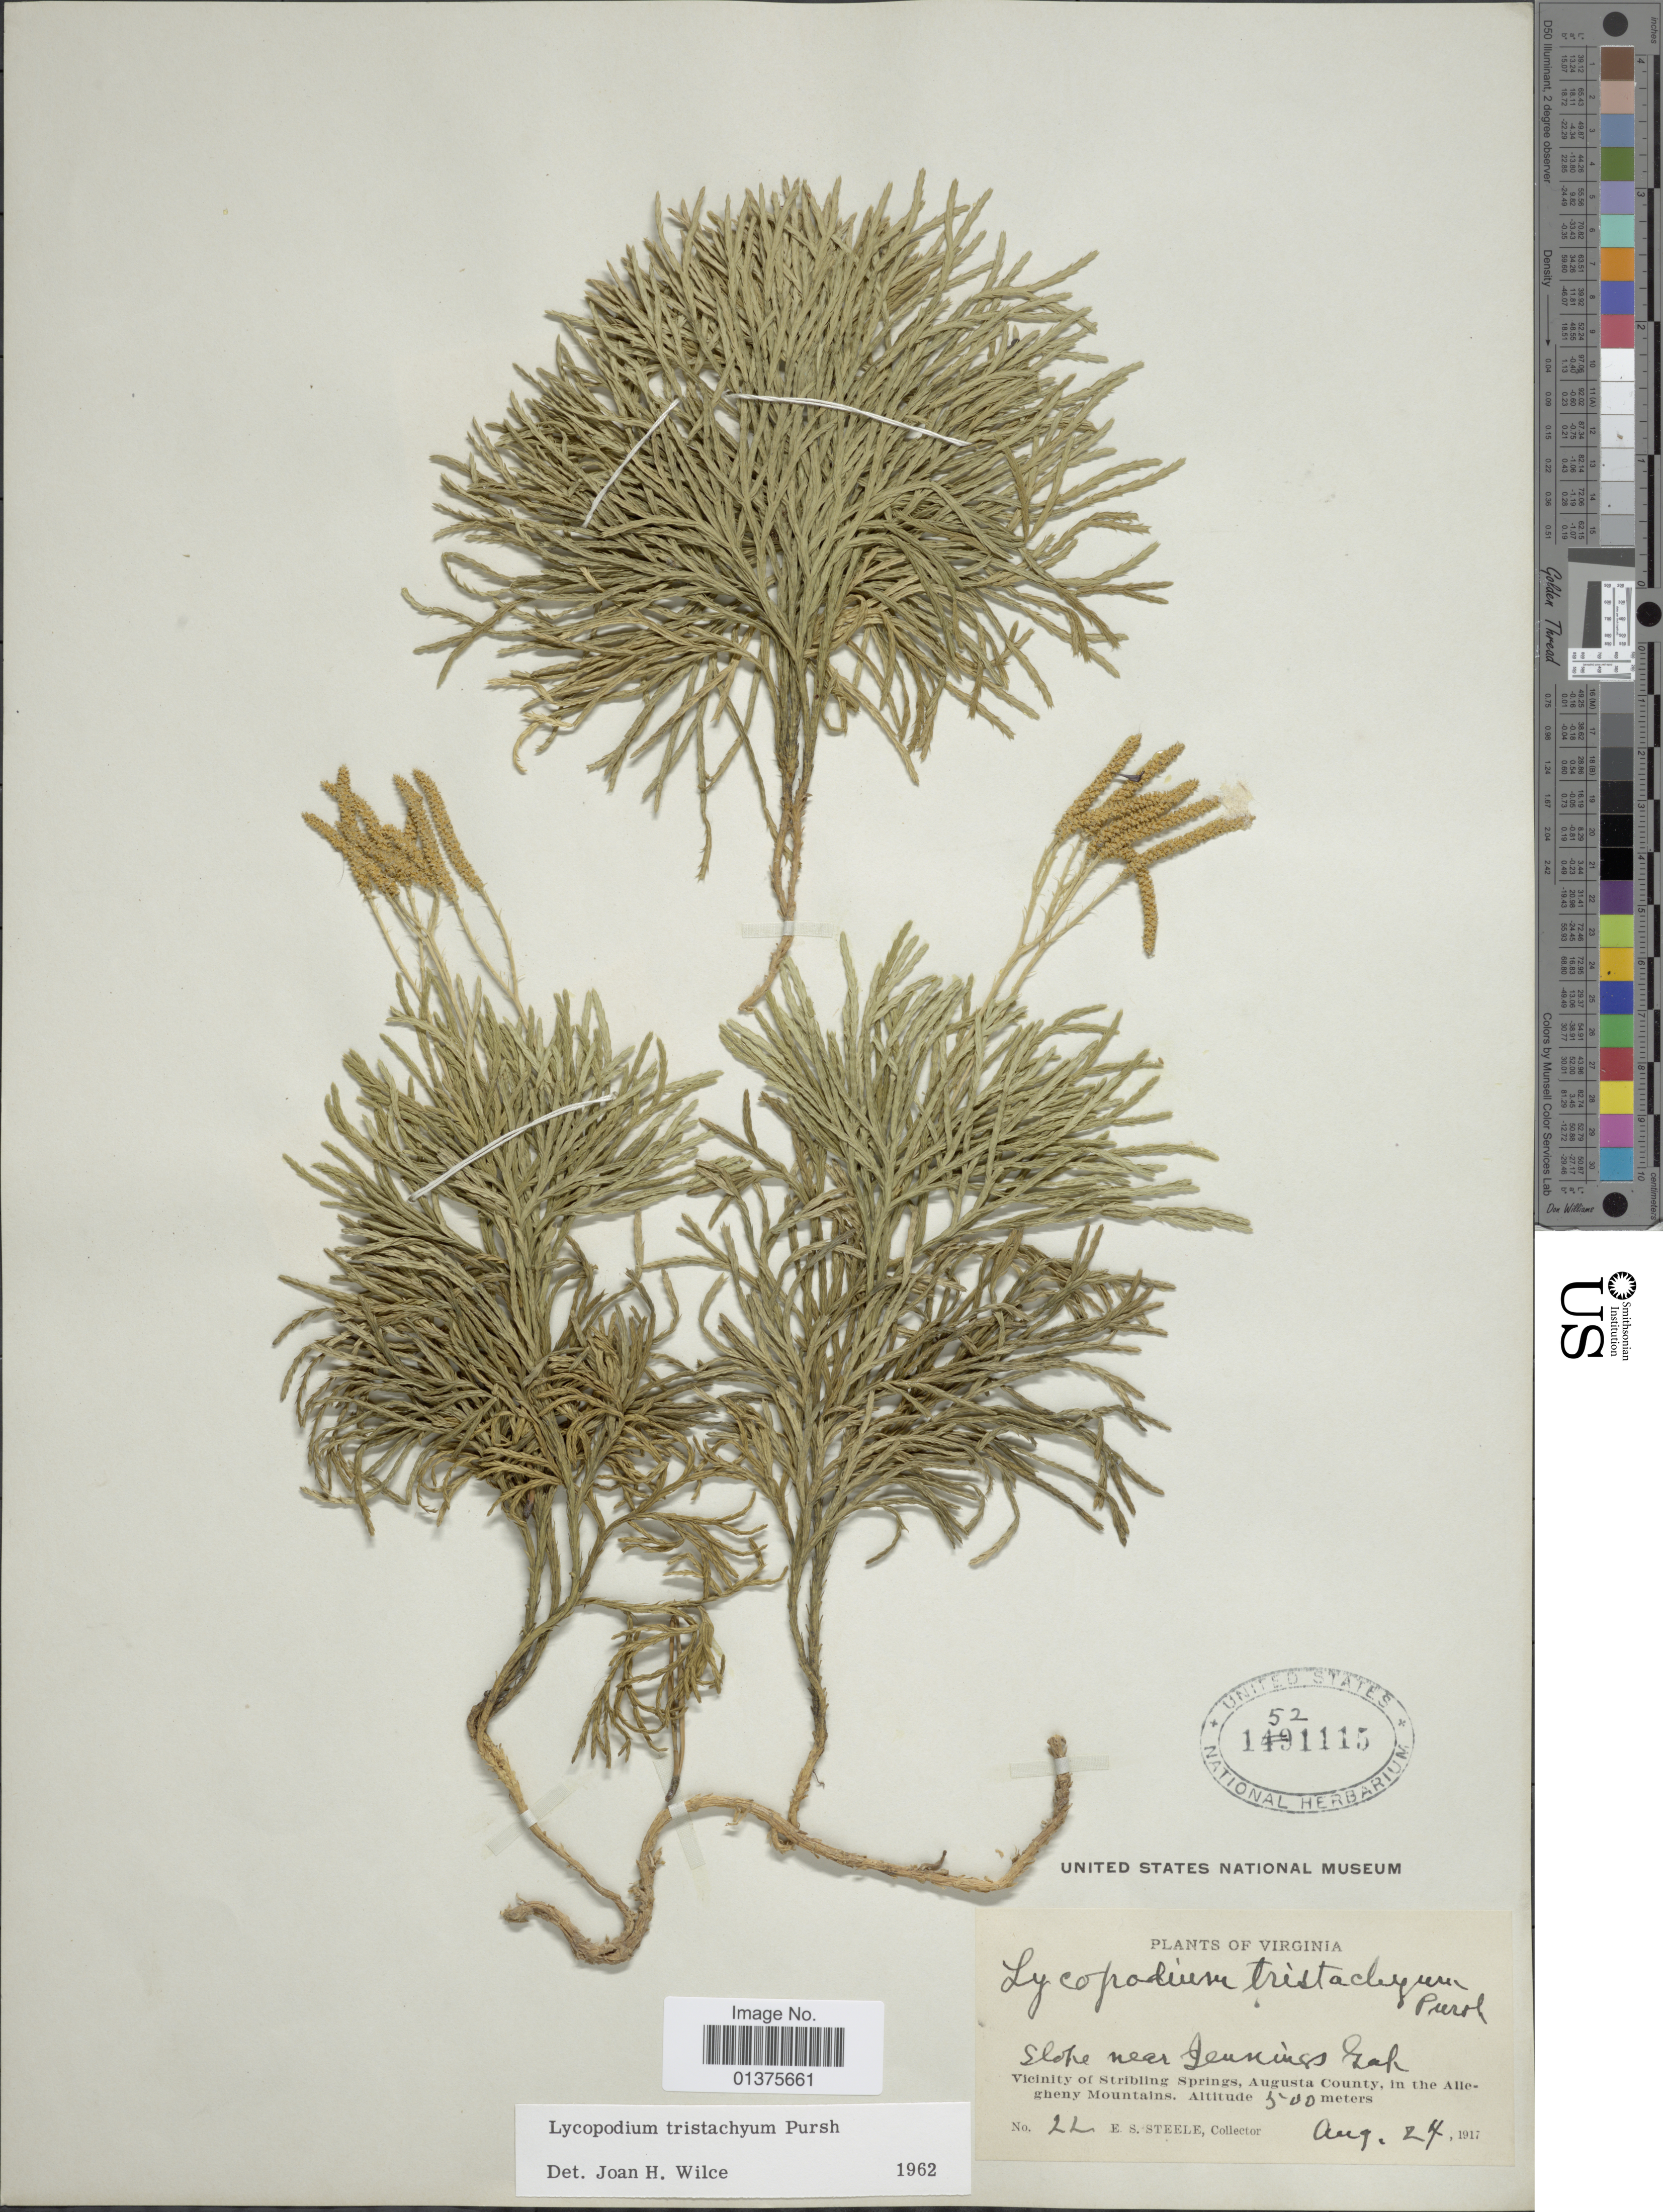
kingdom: Plantae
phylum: Tracheophyta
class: Lycopodiopsida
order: Lycopodiales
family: Lycopodiaceae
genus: Diphasiastrum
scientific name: Diphasiastrum tristachyum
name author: (Pursh) Holub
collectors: E. Steele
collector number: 22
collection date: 1917-08-24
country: United States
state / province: Virginia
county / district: Augusta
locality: Slope near Jennings Gap, Vicinity of Stribling Springs, Augusta County, in the Allegheny Mountains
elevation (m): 500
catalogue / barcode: US 1521115